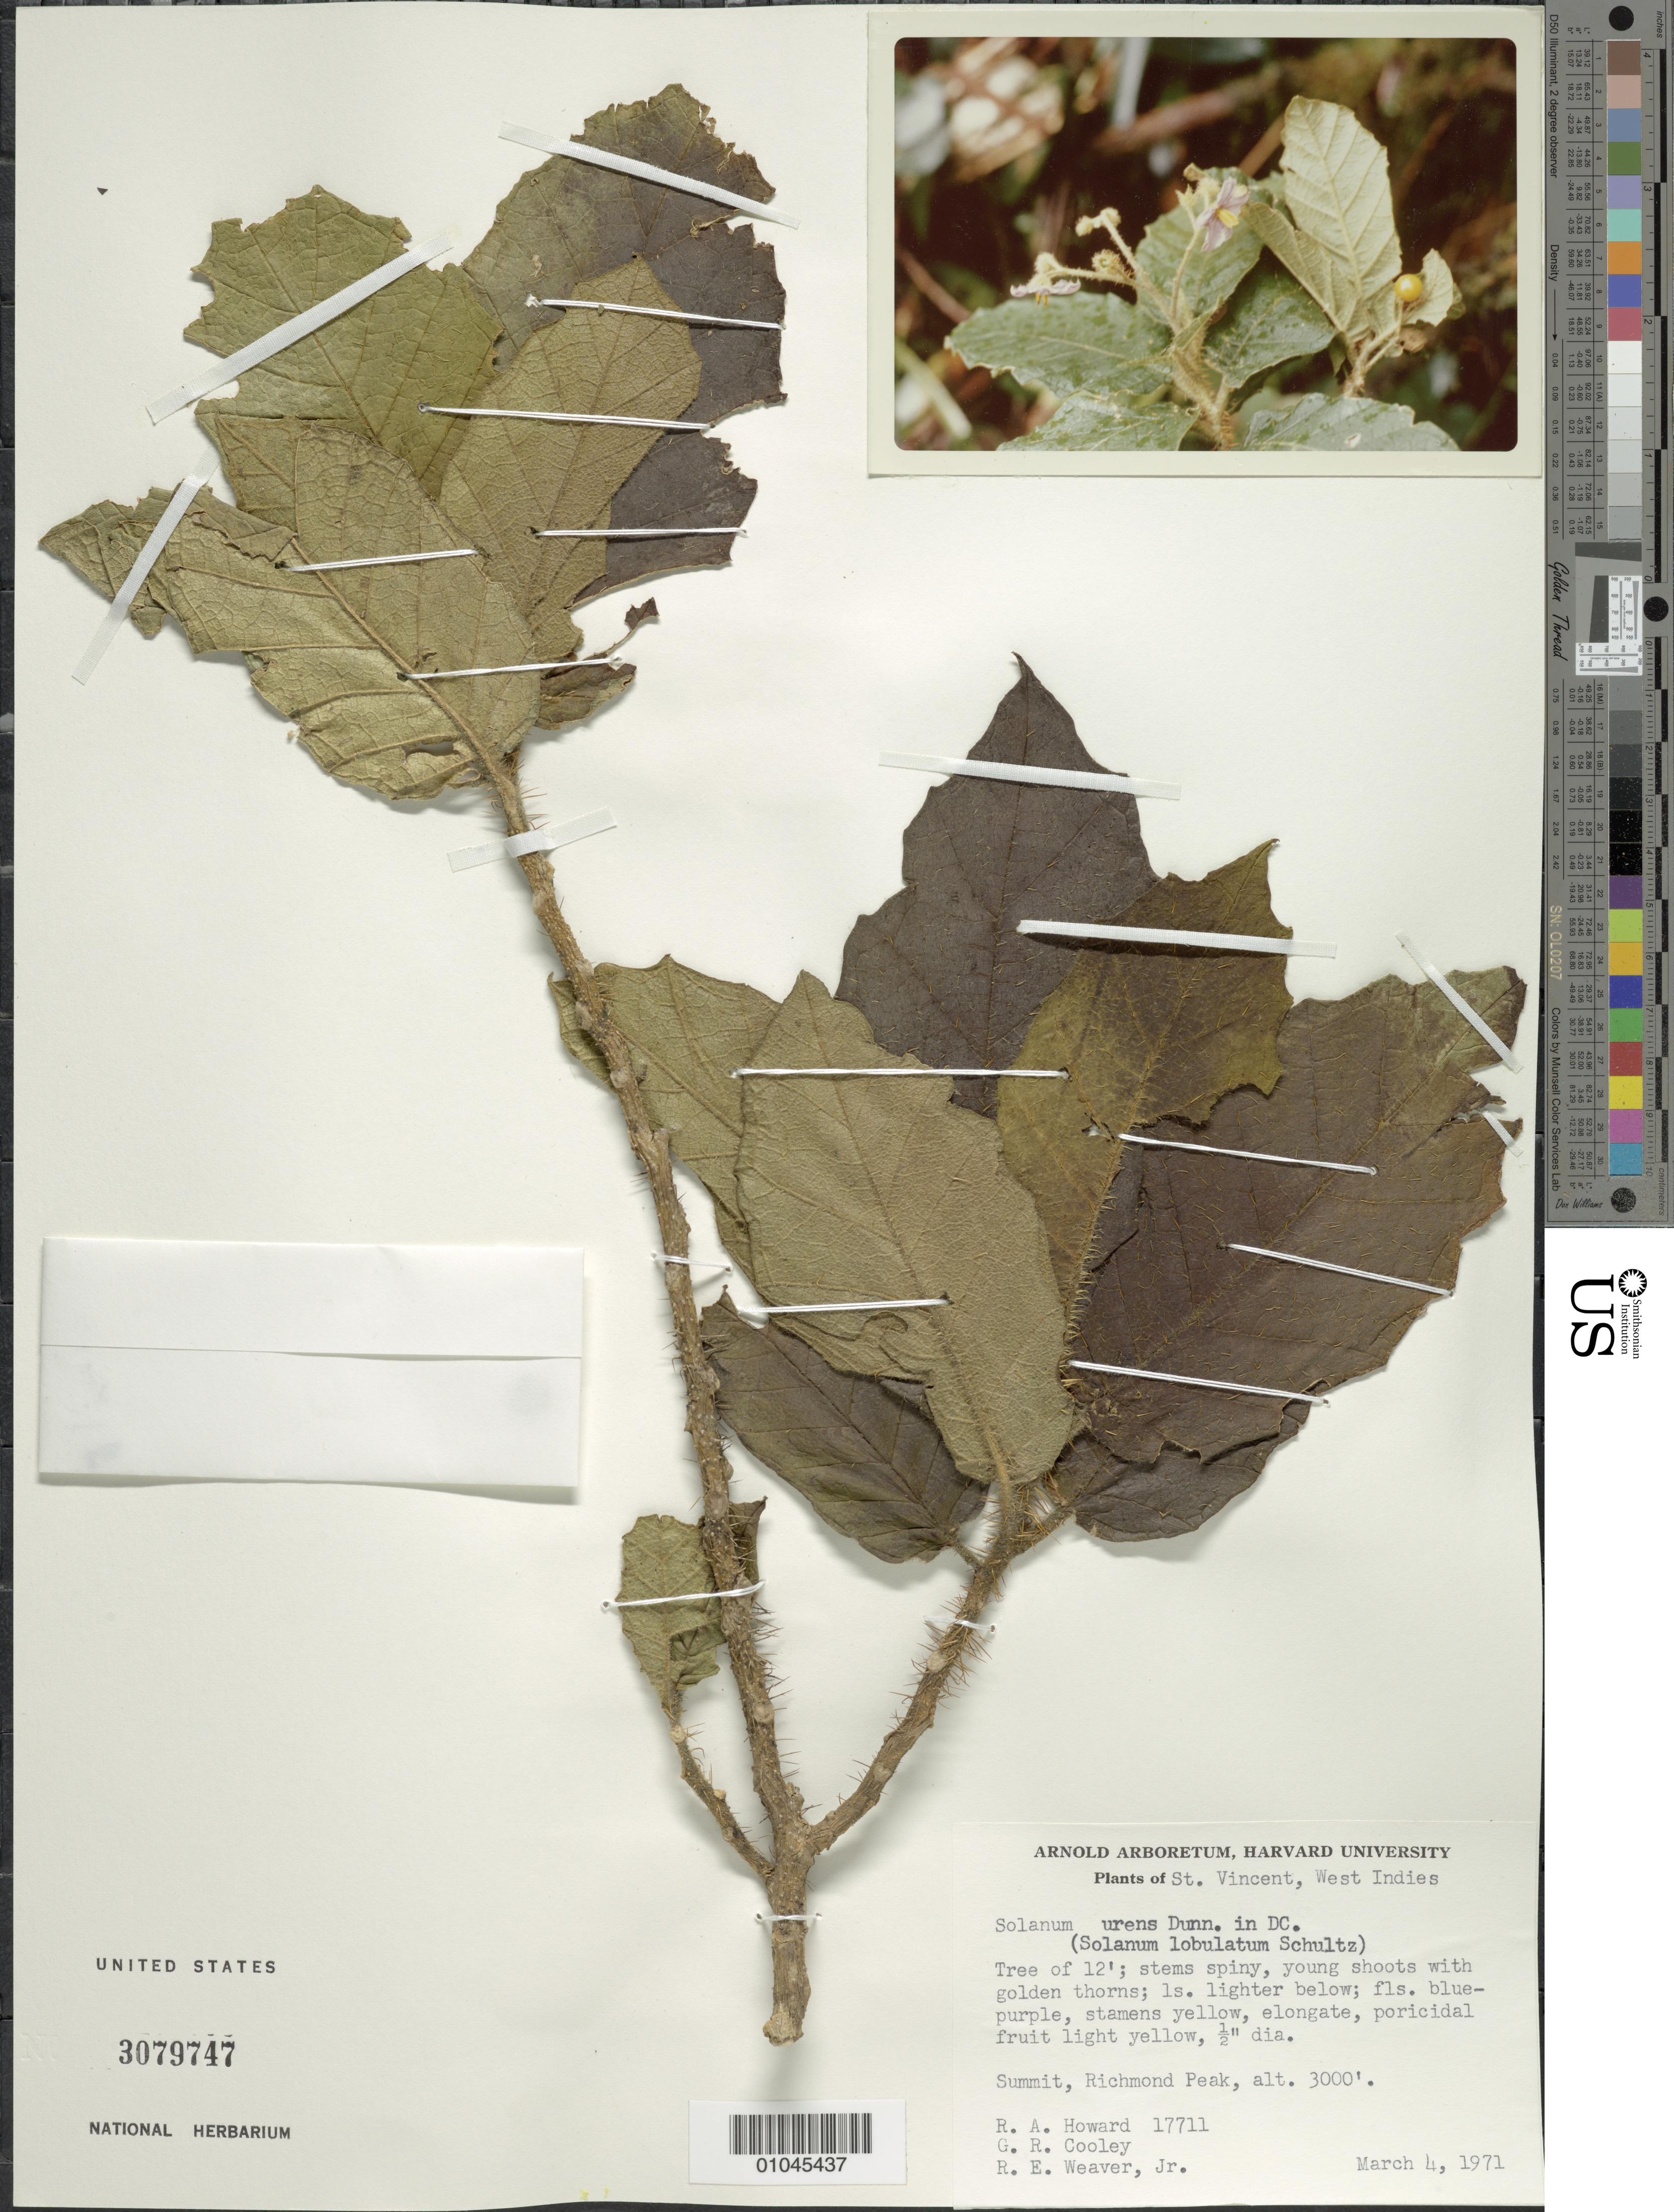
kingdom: Plantae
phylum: Tracheophyta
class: Magnoliopsida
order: Solanales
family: Solanaceae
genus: Solanum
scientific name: Solanum urens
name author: Dunal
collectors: R. A. Howard, G. R. Cooley & R. Weaver Jr.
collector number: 17711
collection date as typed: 04 Mar 1971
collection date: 1971-03-04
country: St. Vincent - Grenadines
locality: Summit, Richmond Peak,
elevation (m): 914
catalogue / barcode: US 3079747